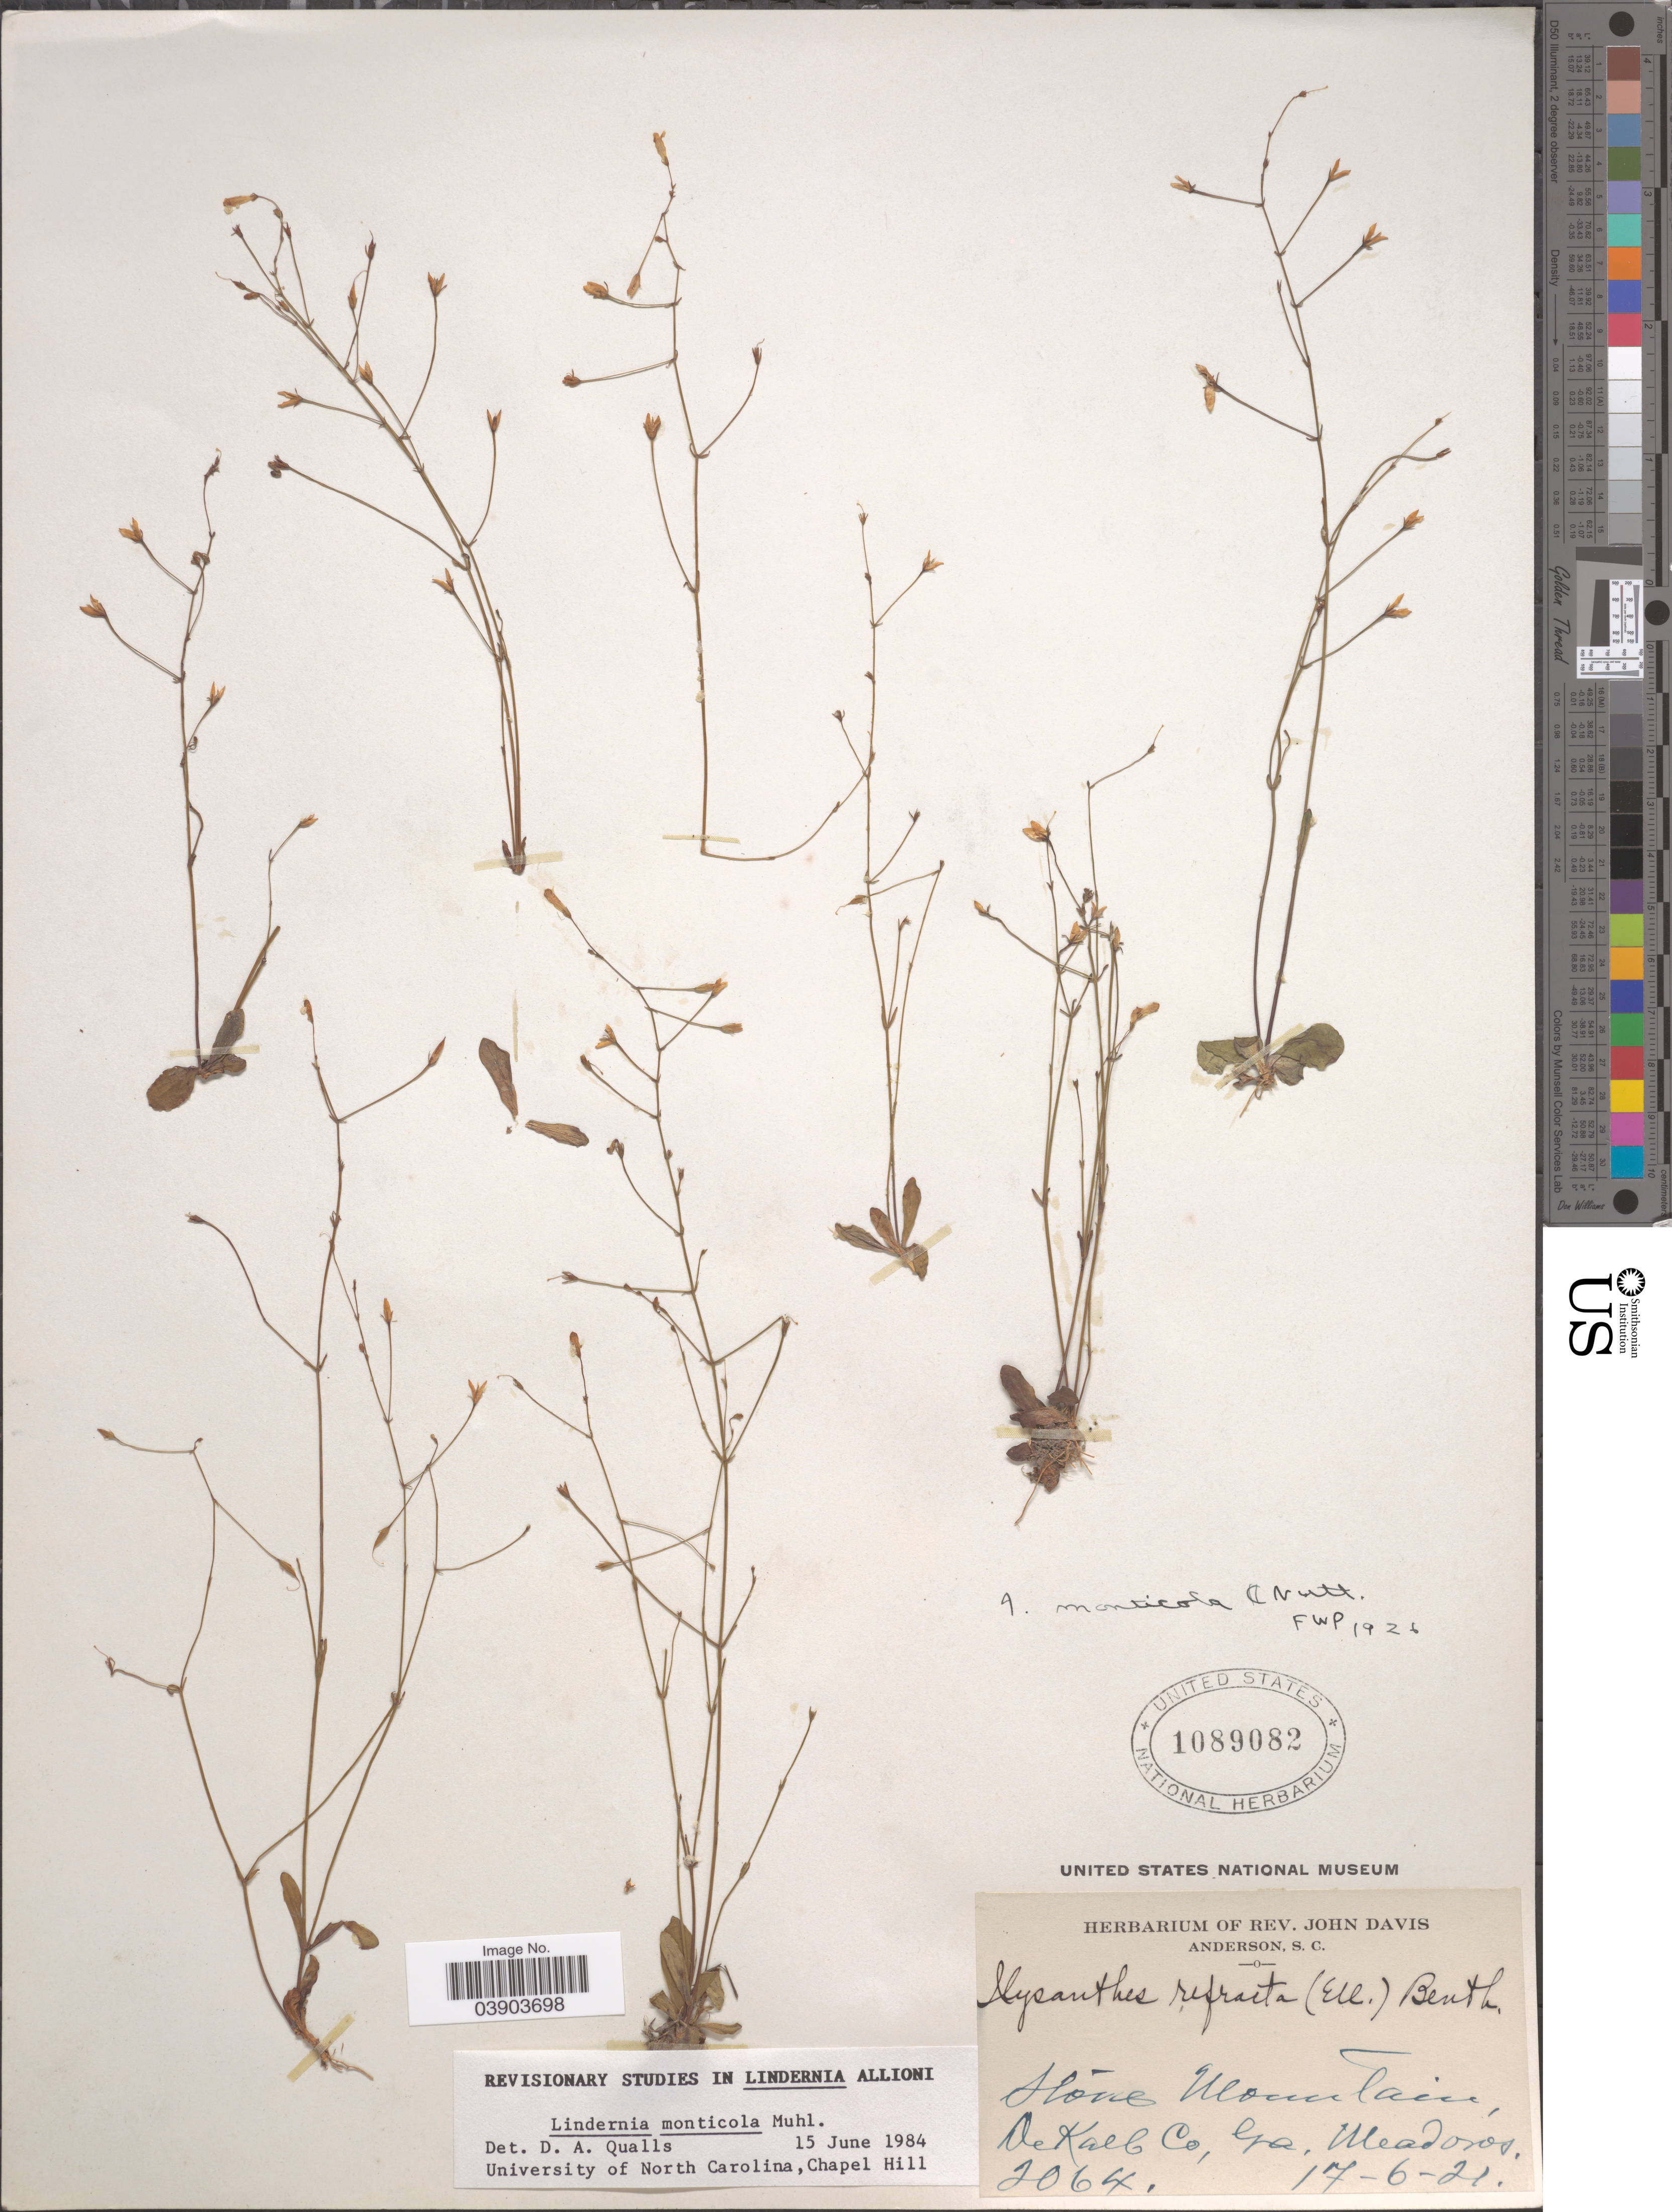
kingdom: Plantae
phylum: Tracheophyta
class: Magnoliopsida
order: Lamiales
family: Linderniaceae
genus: Lindernia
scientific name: Lindernia monticola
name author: Nutt.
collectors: ex herb. Rev. John Davis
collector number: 2064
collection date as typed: Transcribed d/m/y: 17/6/21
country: United States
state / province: Georgia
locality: Stone Mountain. De Kalb Co.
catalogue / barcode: US 1089082